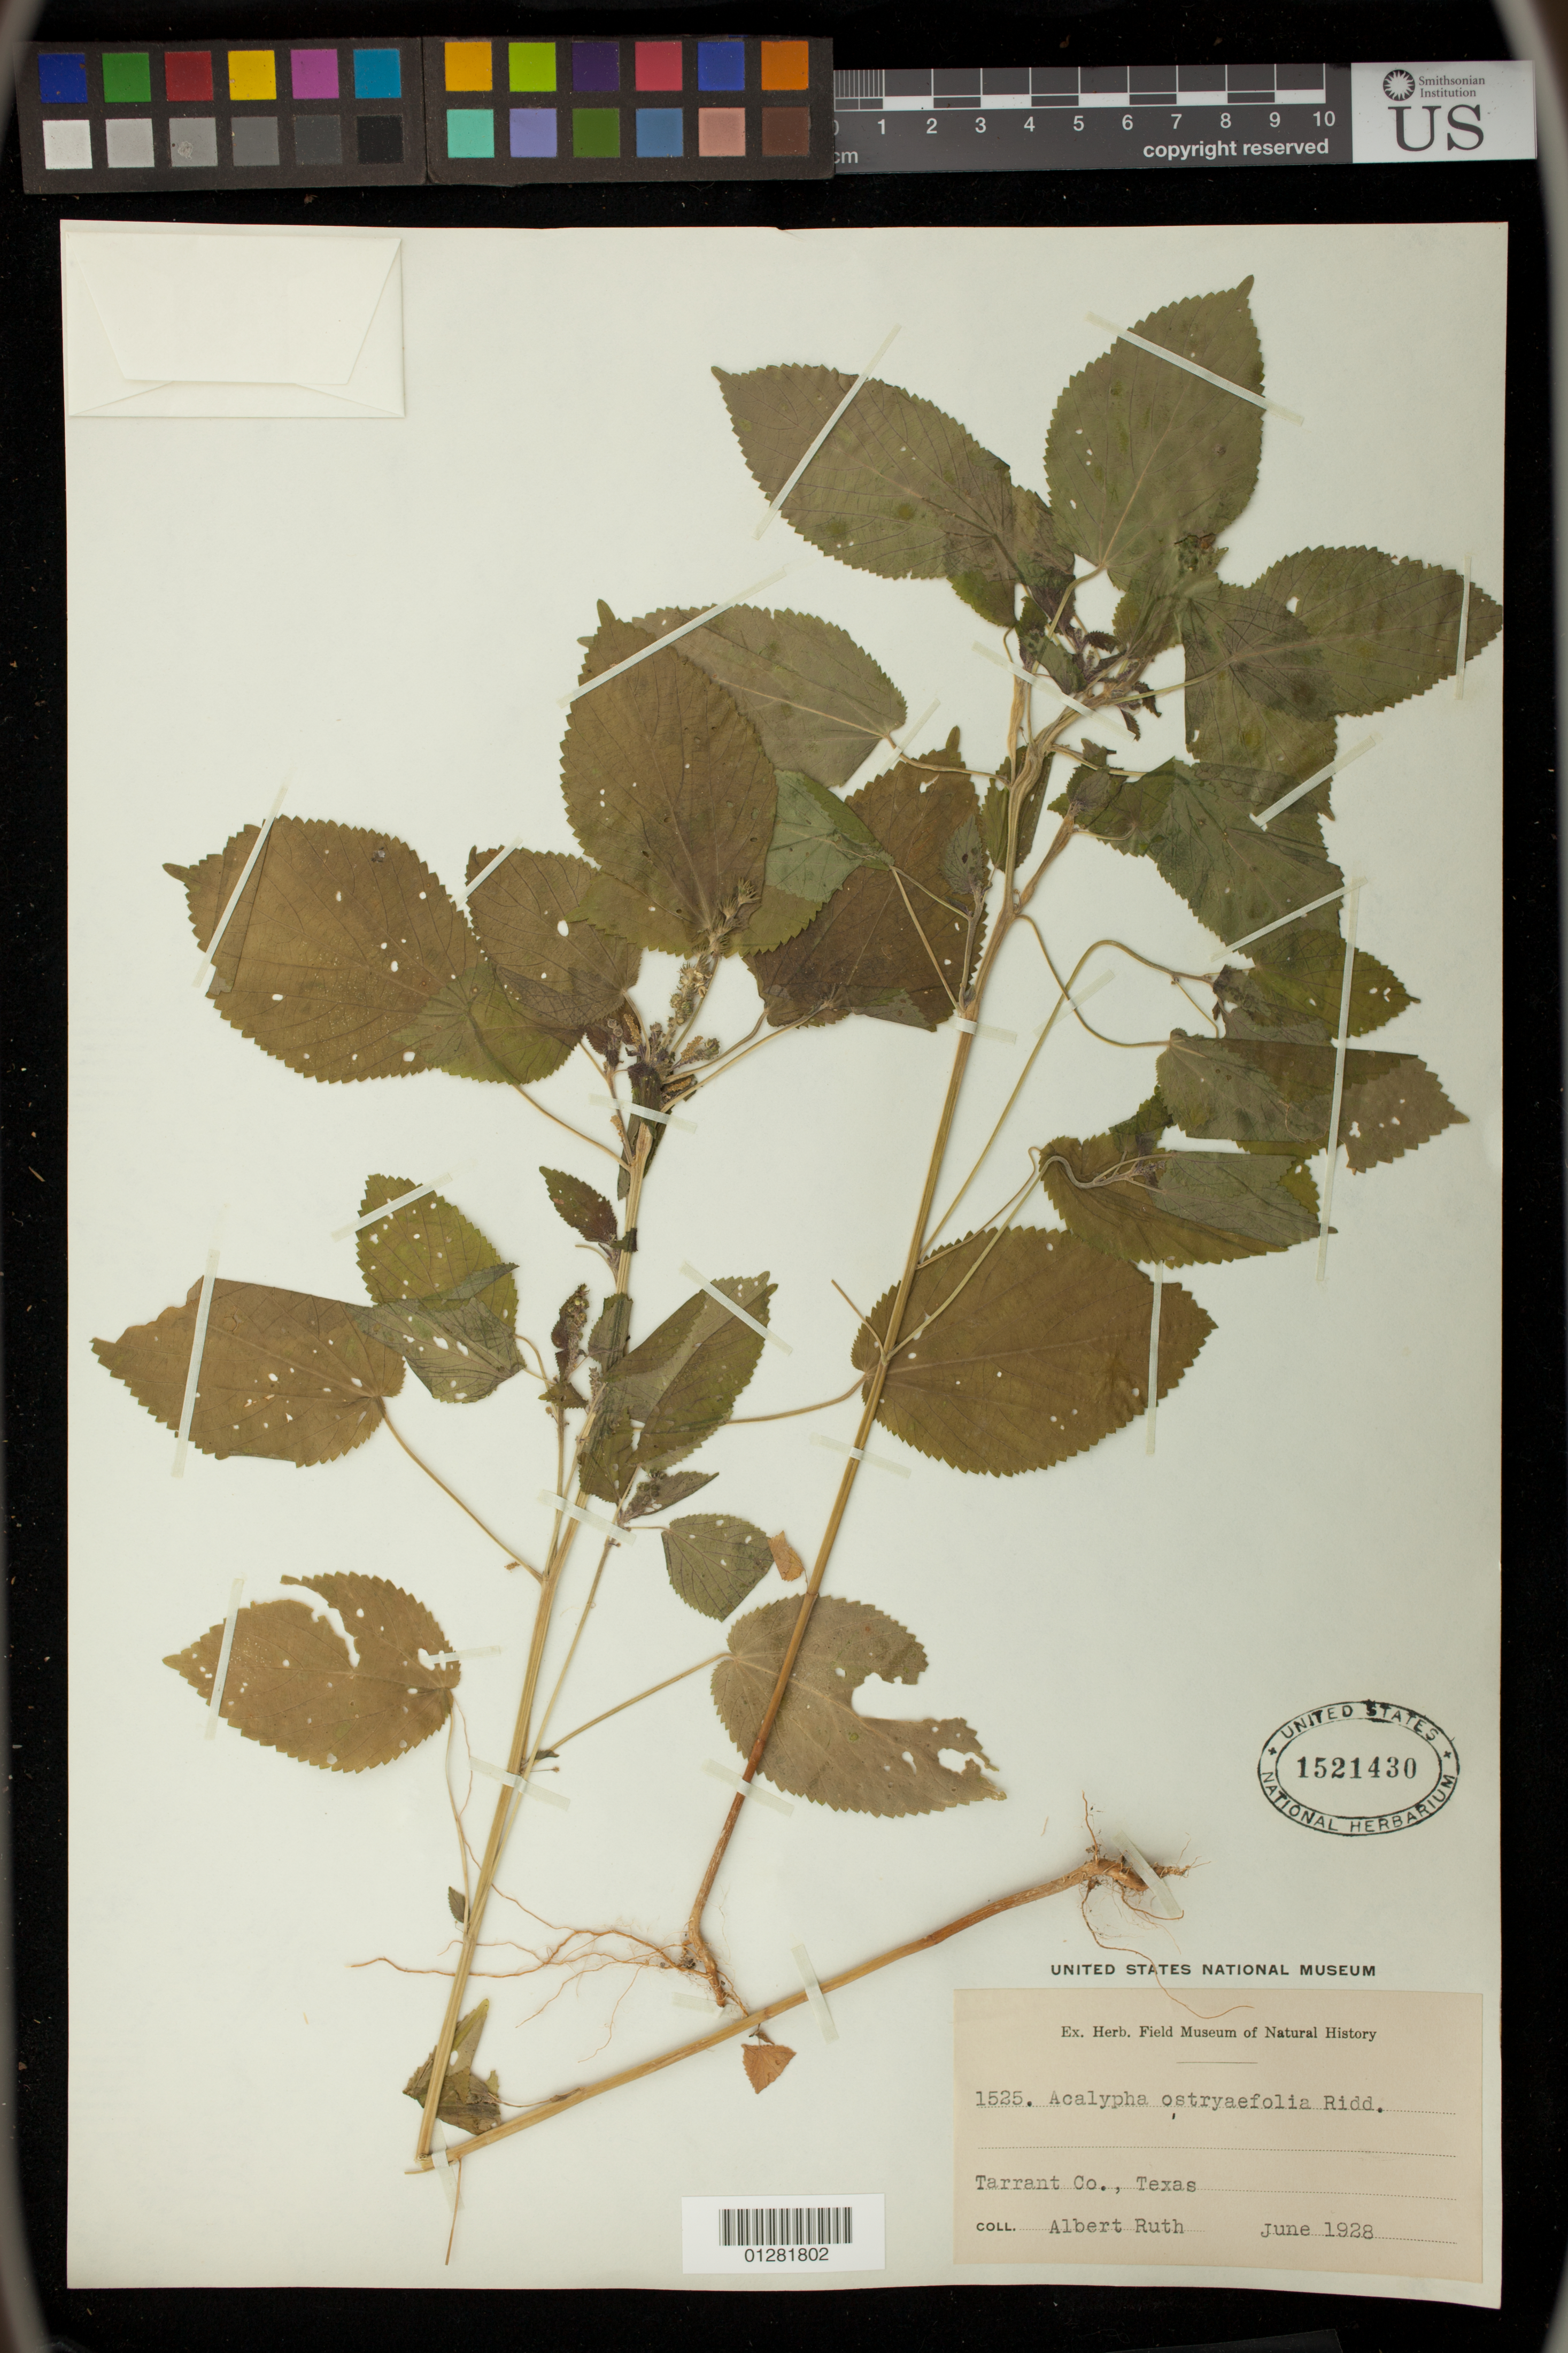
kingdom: Plantae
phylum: Tracheophyta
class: Magnoliopsida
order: Malpighiales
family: Euphorbiaceae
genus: Acalypha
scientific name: Acalypha ostryifolia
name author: Ridd.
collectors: A. Ruth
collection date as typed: Jun 1928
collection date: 1928-06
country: United States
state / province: Texas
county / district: Tarrant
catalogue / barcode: US 1521430